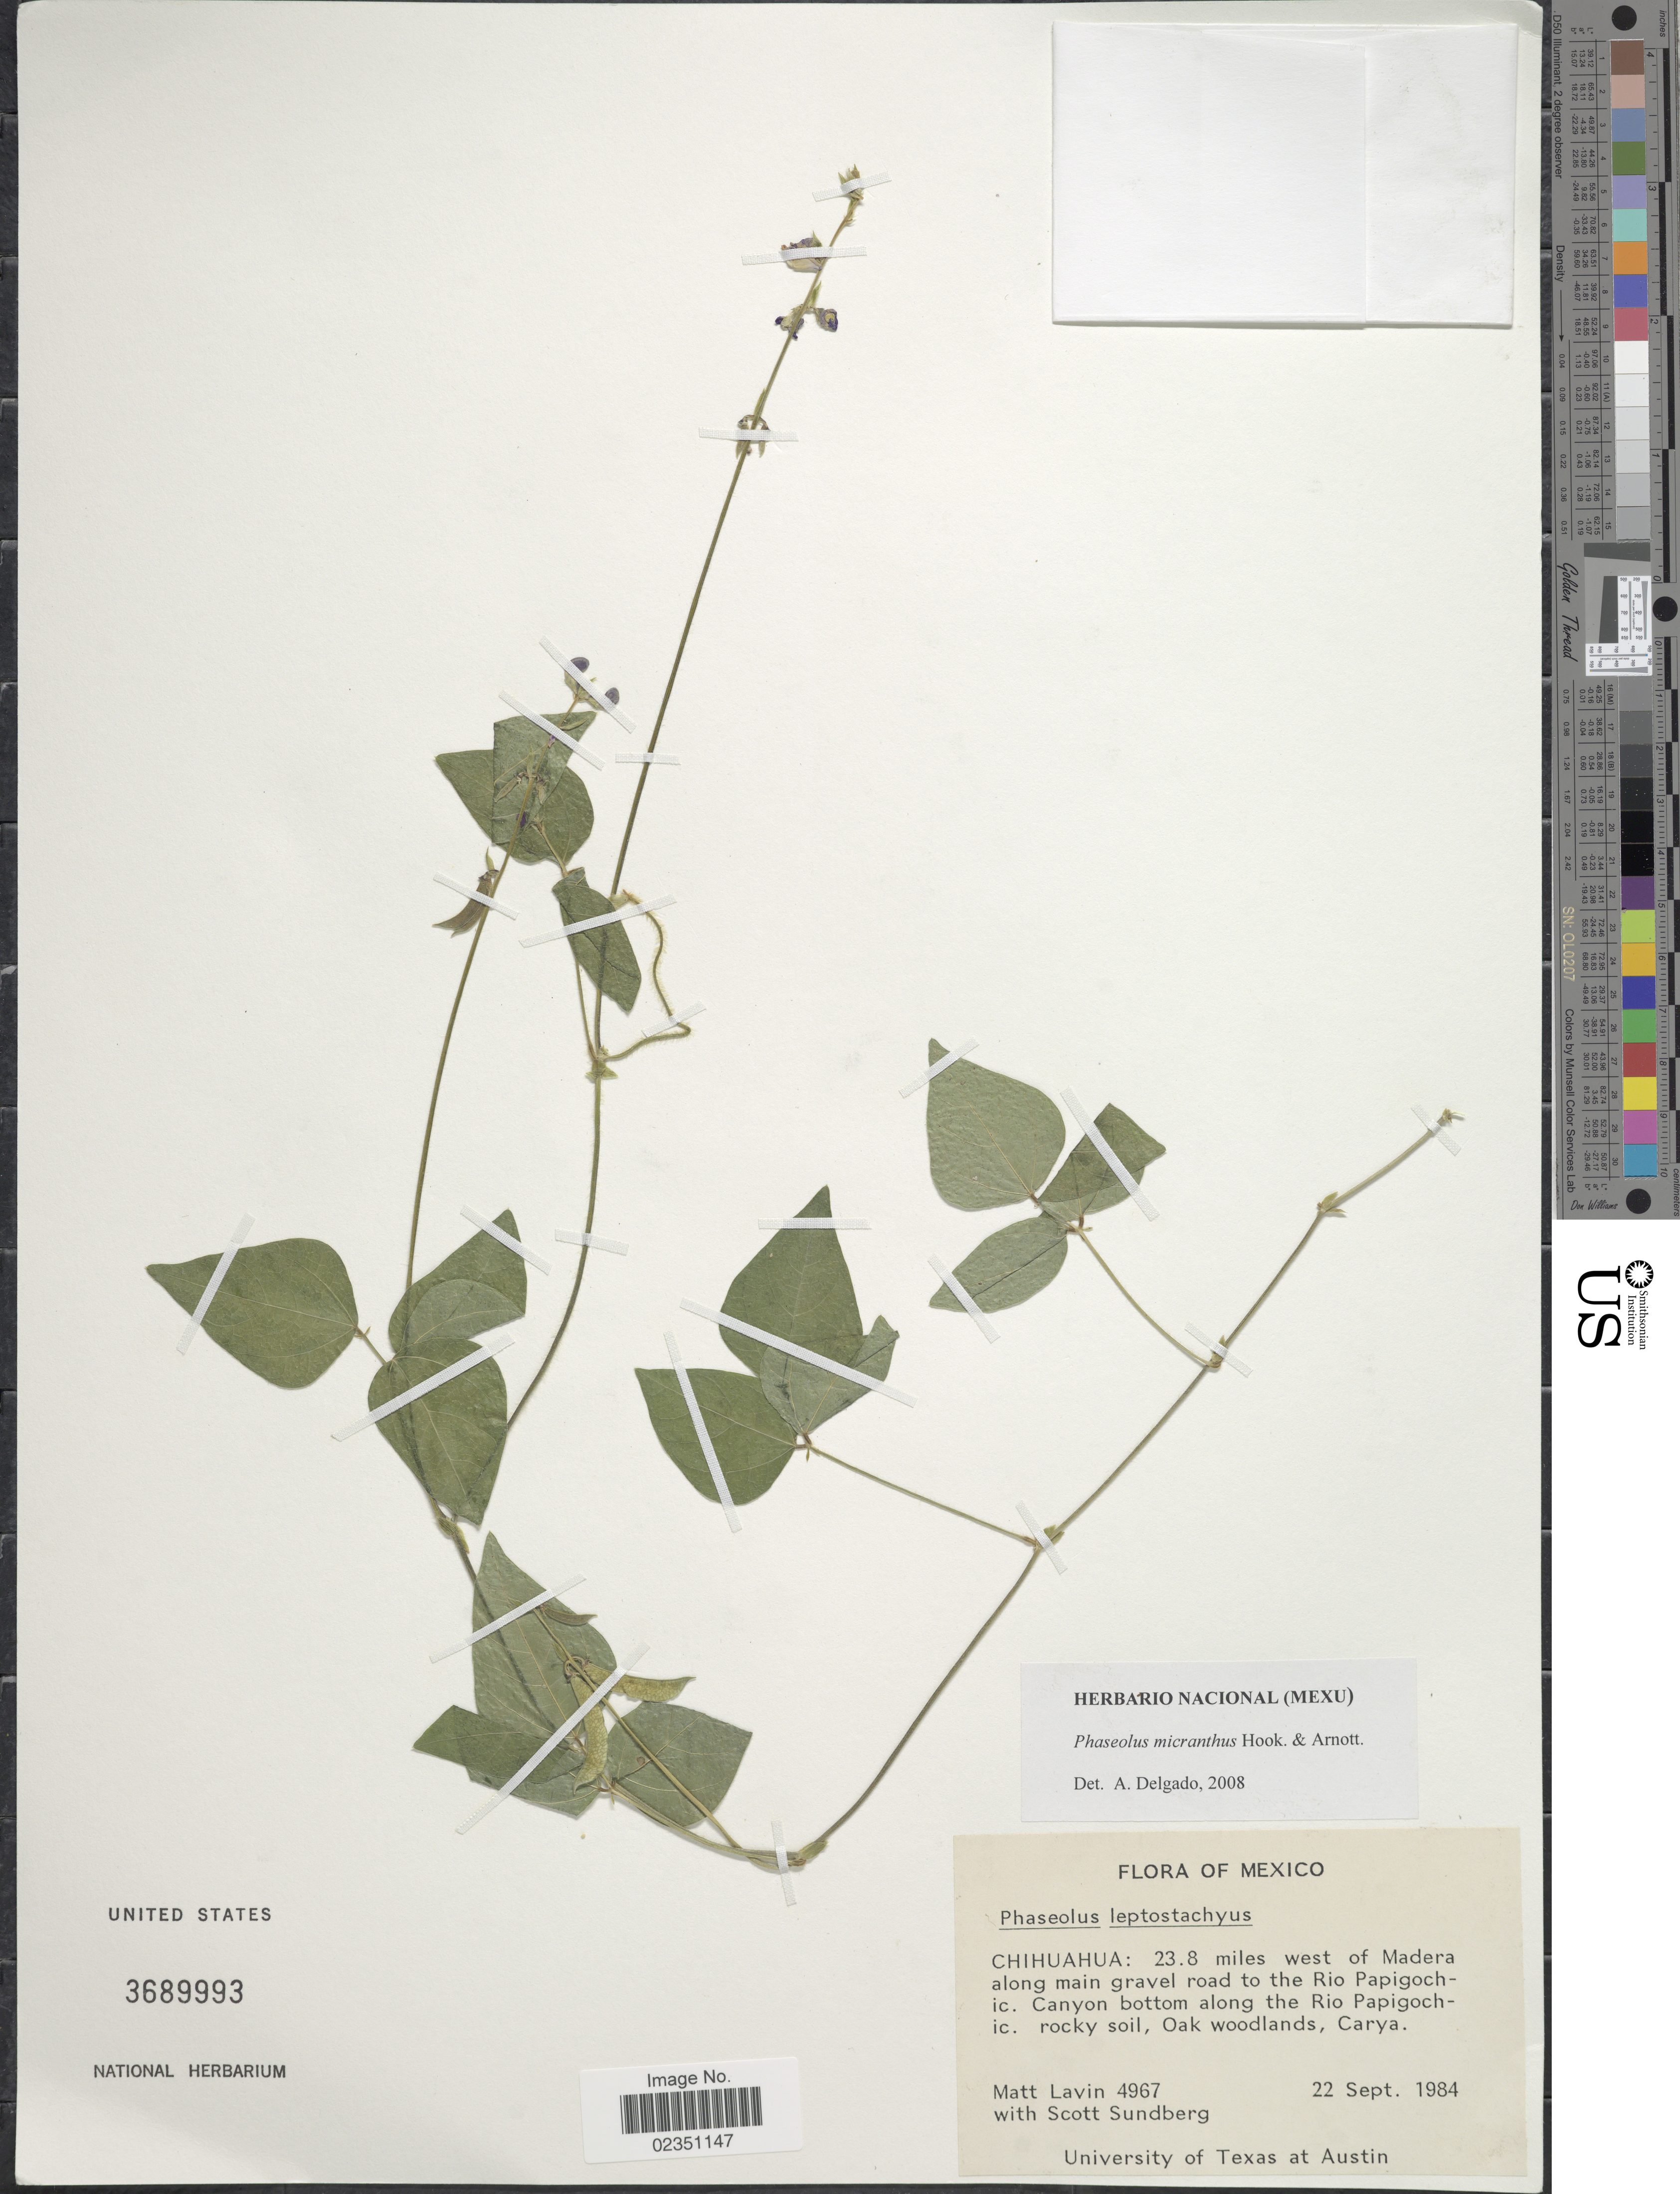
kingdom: Plantae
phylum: Tracheophyta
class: Magnoliopsida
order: Fabales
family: Fabaceae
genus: Phaseolus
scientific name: Phaseolus micranthus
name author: Hook. & Arn.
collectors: M. Lavin & S. D. Sundberg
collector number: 4967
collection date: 1984-09-22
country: Mexico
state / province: Chihuahua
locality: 23.8 miles west of Madera along main gravel road to the Rio Papigochic. Canyon bottom along the Rio Papigochic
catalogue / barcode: US 3689993